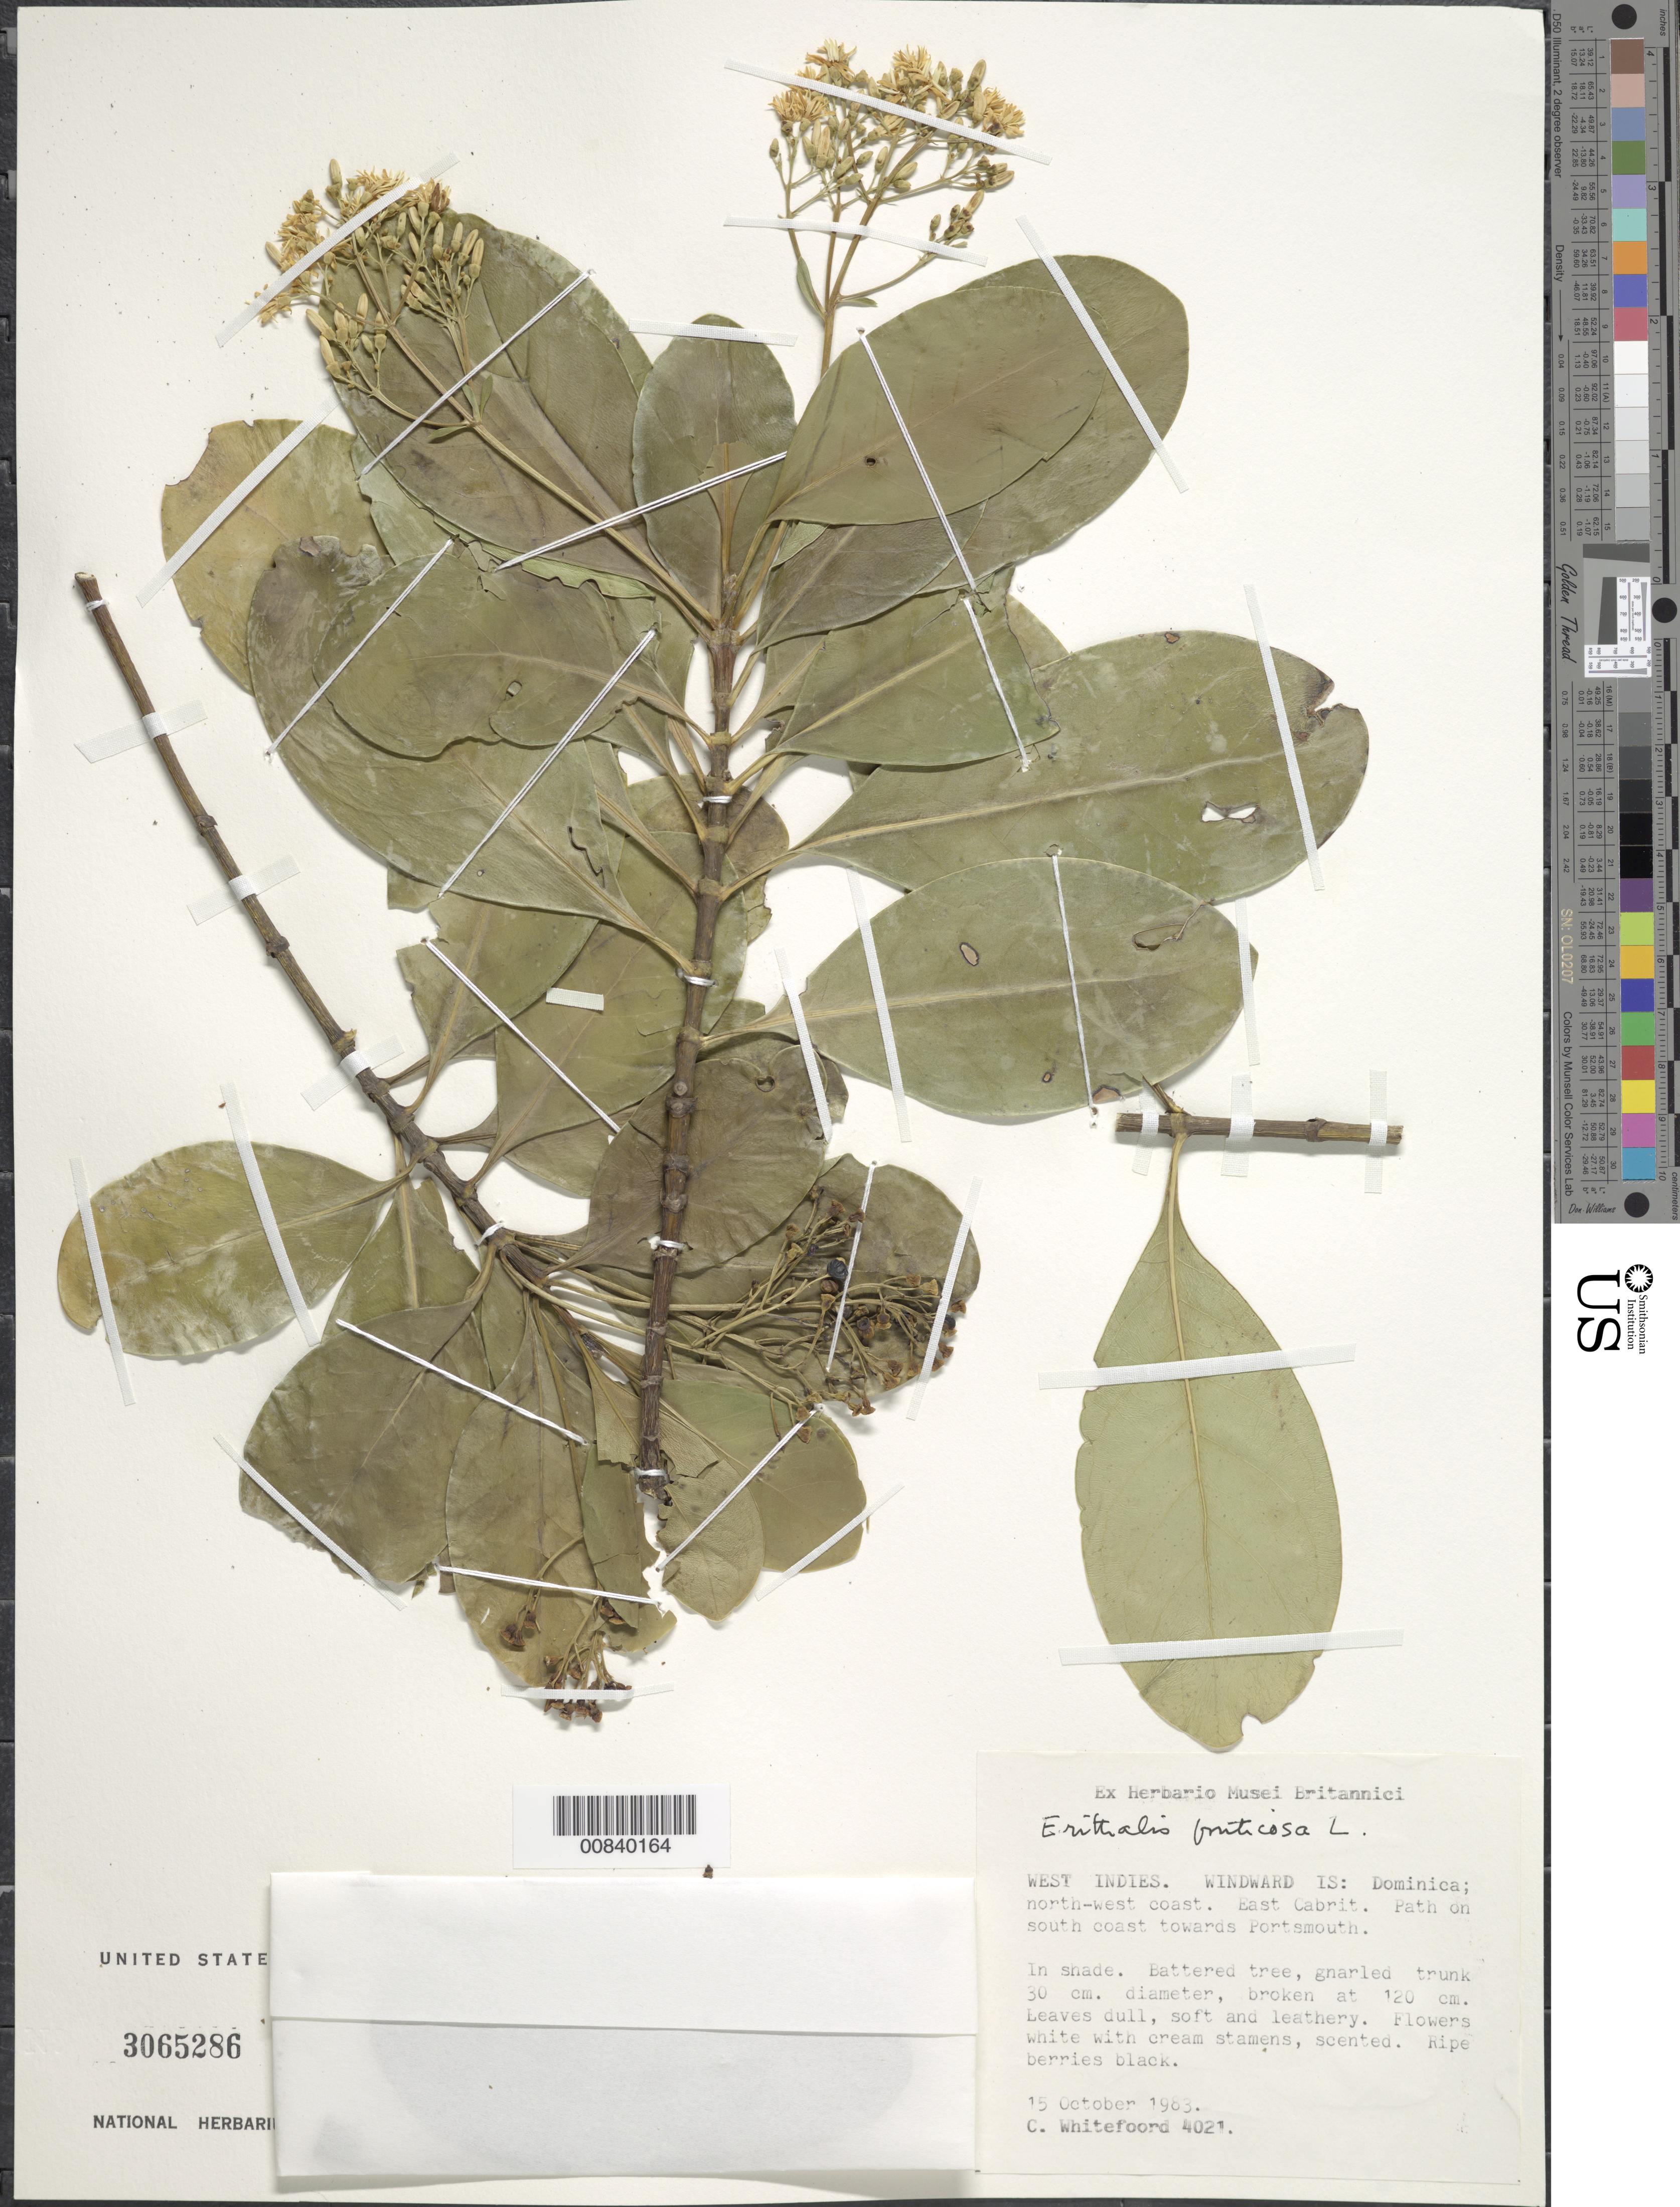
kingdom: Plantae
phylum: Tracheophyta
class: Magnoliopsida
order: Gentianales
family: Rubiaceae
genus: Erithalis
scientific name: Erithalis fruticosa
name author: L.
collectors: C. Whitefoord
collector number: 4021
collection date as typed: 15 Oct 1983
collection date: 1983-10-15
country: Dominica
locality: East Cabrit. Path on south coast towards Portsmouth.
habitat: In shade along path on south coast.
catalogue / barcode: US 3065286